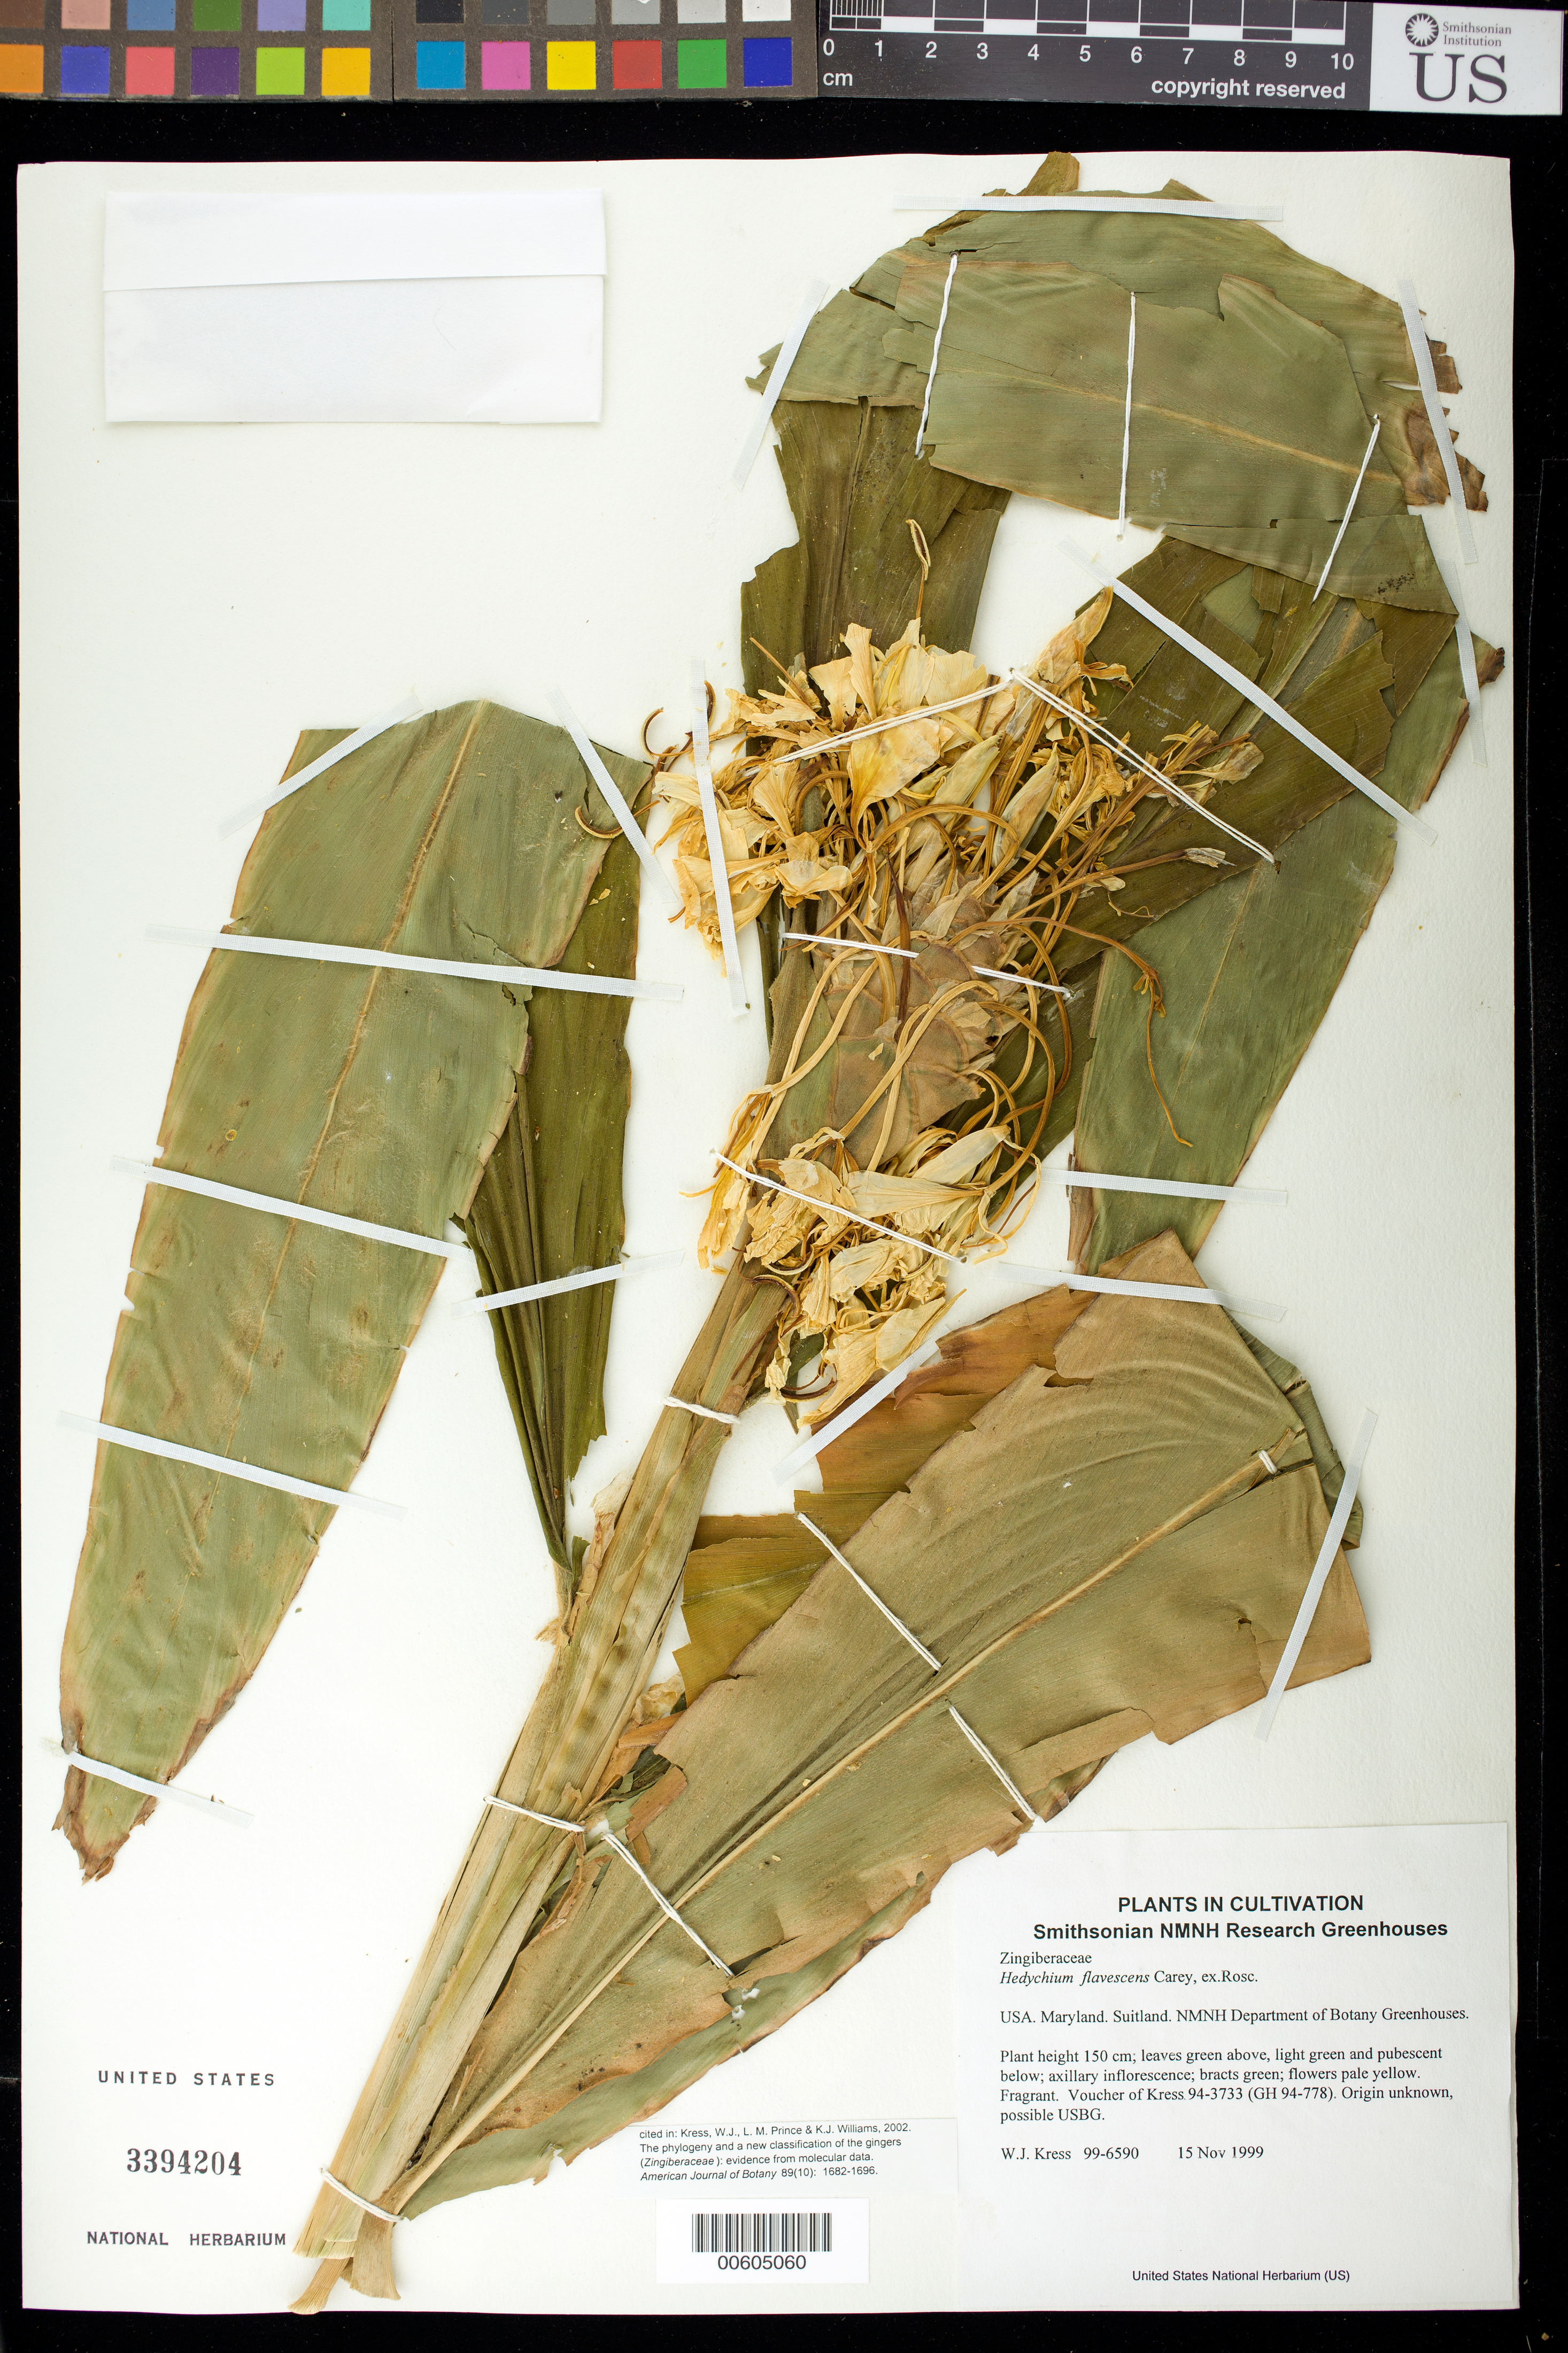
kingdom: Plantae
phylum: Tracheophyta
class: Liliopsida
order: Zingiberales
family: Zingiberaceae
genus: Hedychium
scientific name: Hedychium flavescens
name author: Carey ex Roscoe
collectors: W. J. Kress & M. Bordelon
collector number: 99-6590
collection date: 1999-11-15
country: United States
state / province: Maryland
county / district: Prince George's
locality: NMNH Botany Research Greenhouses. Suitland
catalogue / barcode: US 3394204